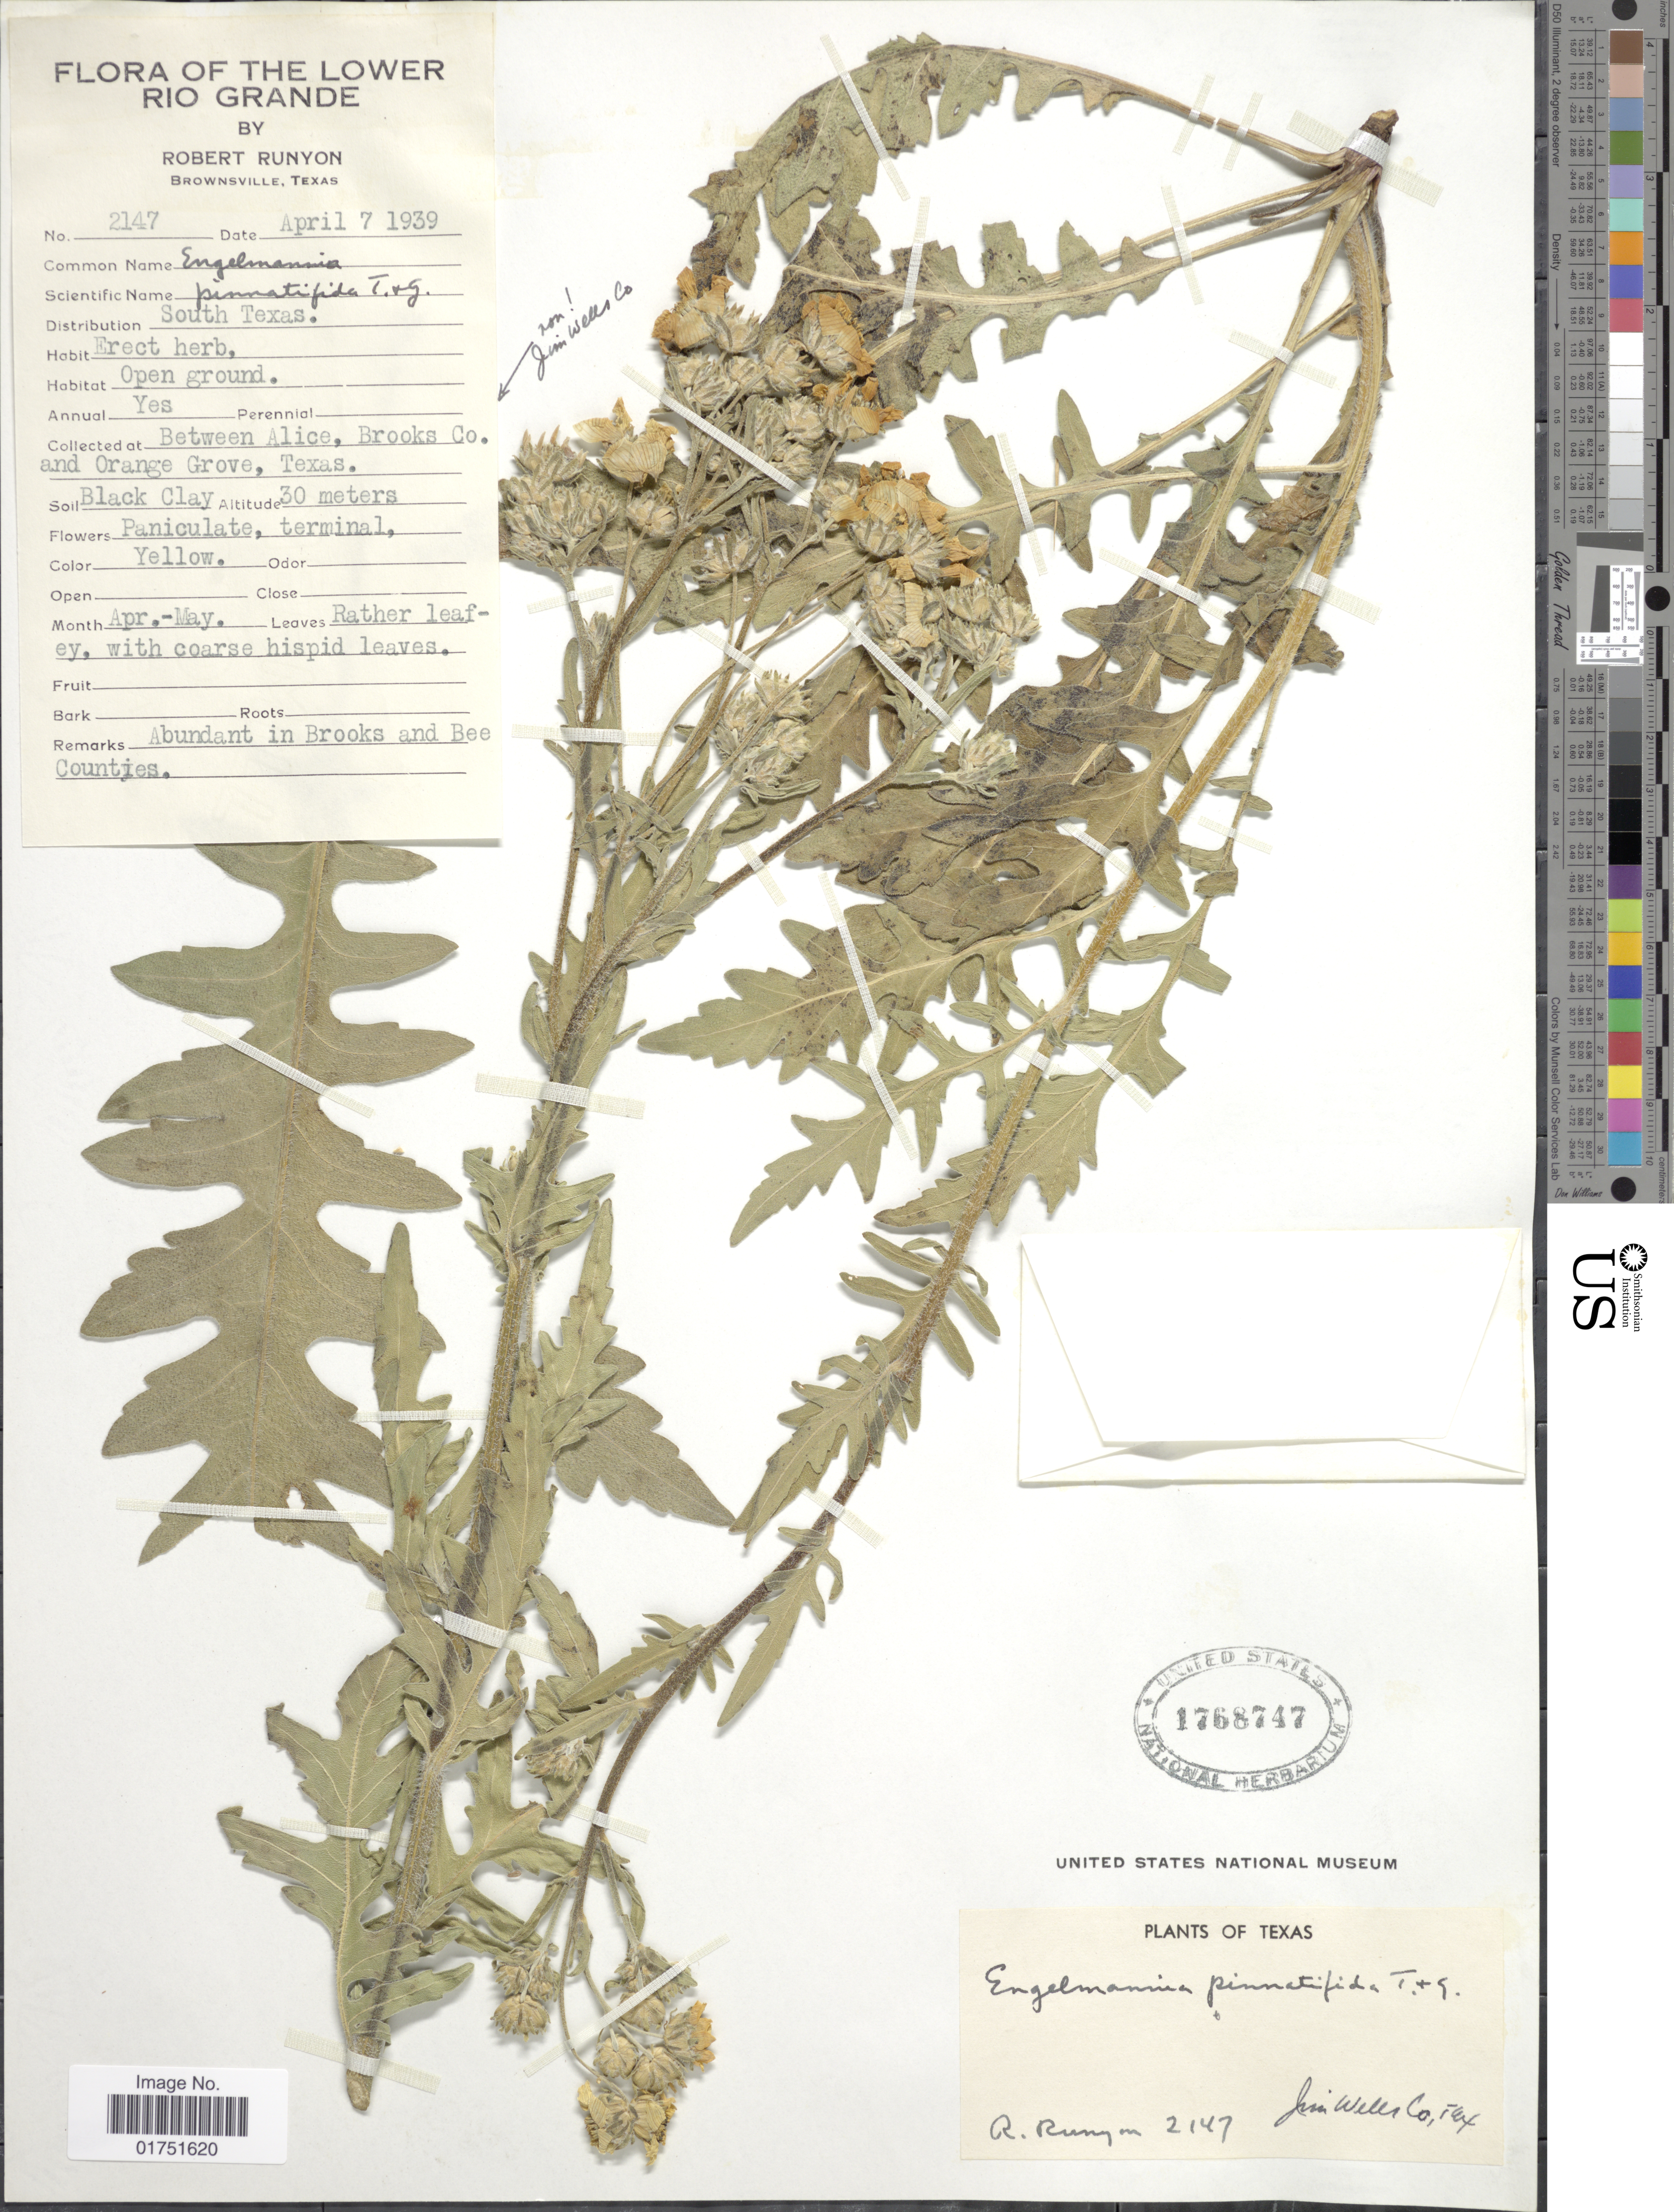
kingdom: Plantae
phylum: Tracheophyta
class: Magnoliopsida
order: Asterales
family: Asteraceae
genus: Engelmannia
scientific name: Engelmannia pinnatifida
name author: Torr. & A. Gray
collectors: R. Runyon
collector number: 2147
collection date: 1939-04-07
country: United States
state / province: Texas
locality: Lower Rio Grande. Between Alice, Brooks Co. and Orange Grove, Texas.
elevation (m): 30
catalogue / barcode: US 1768747